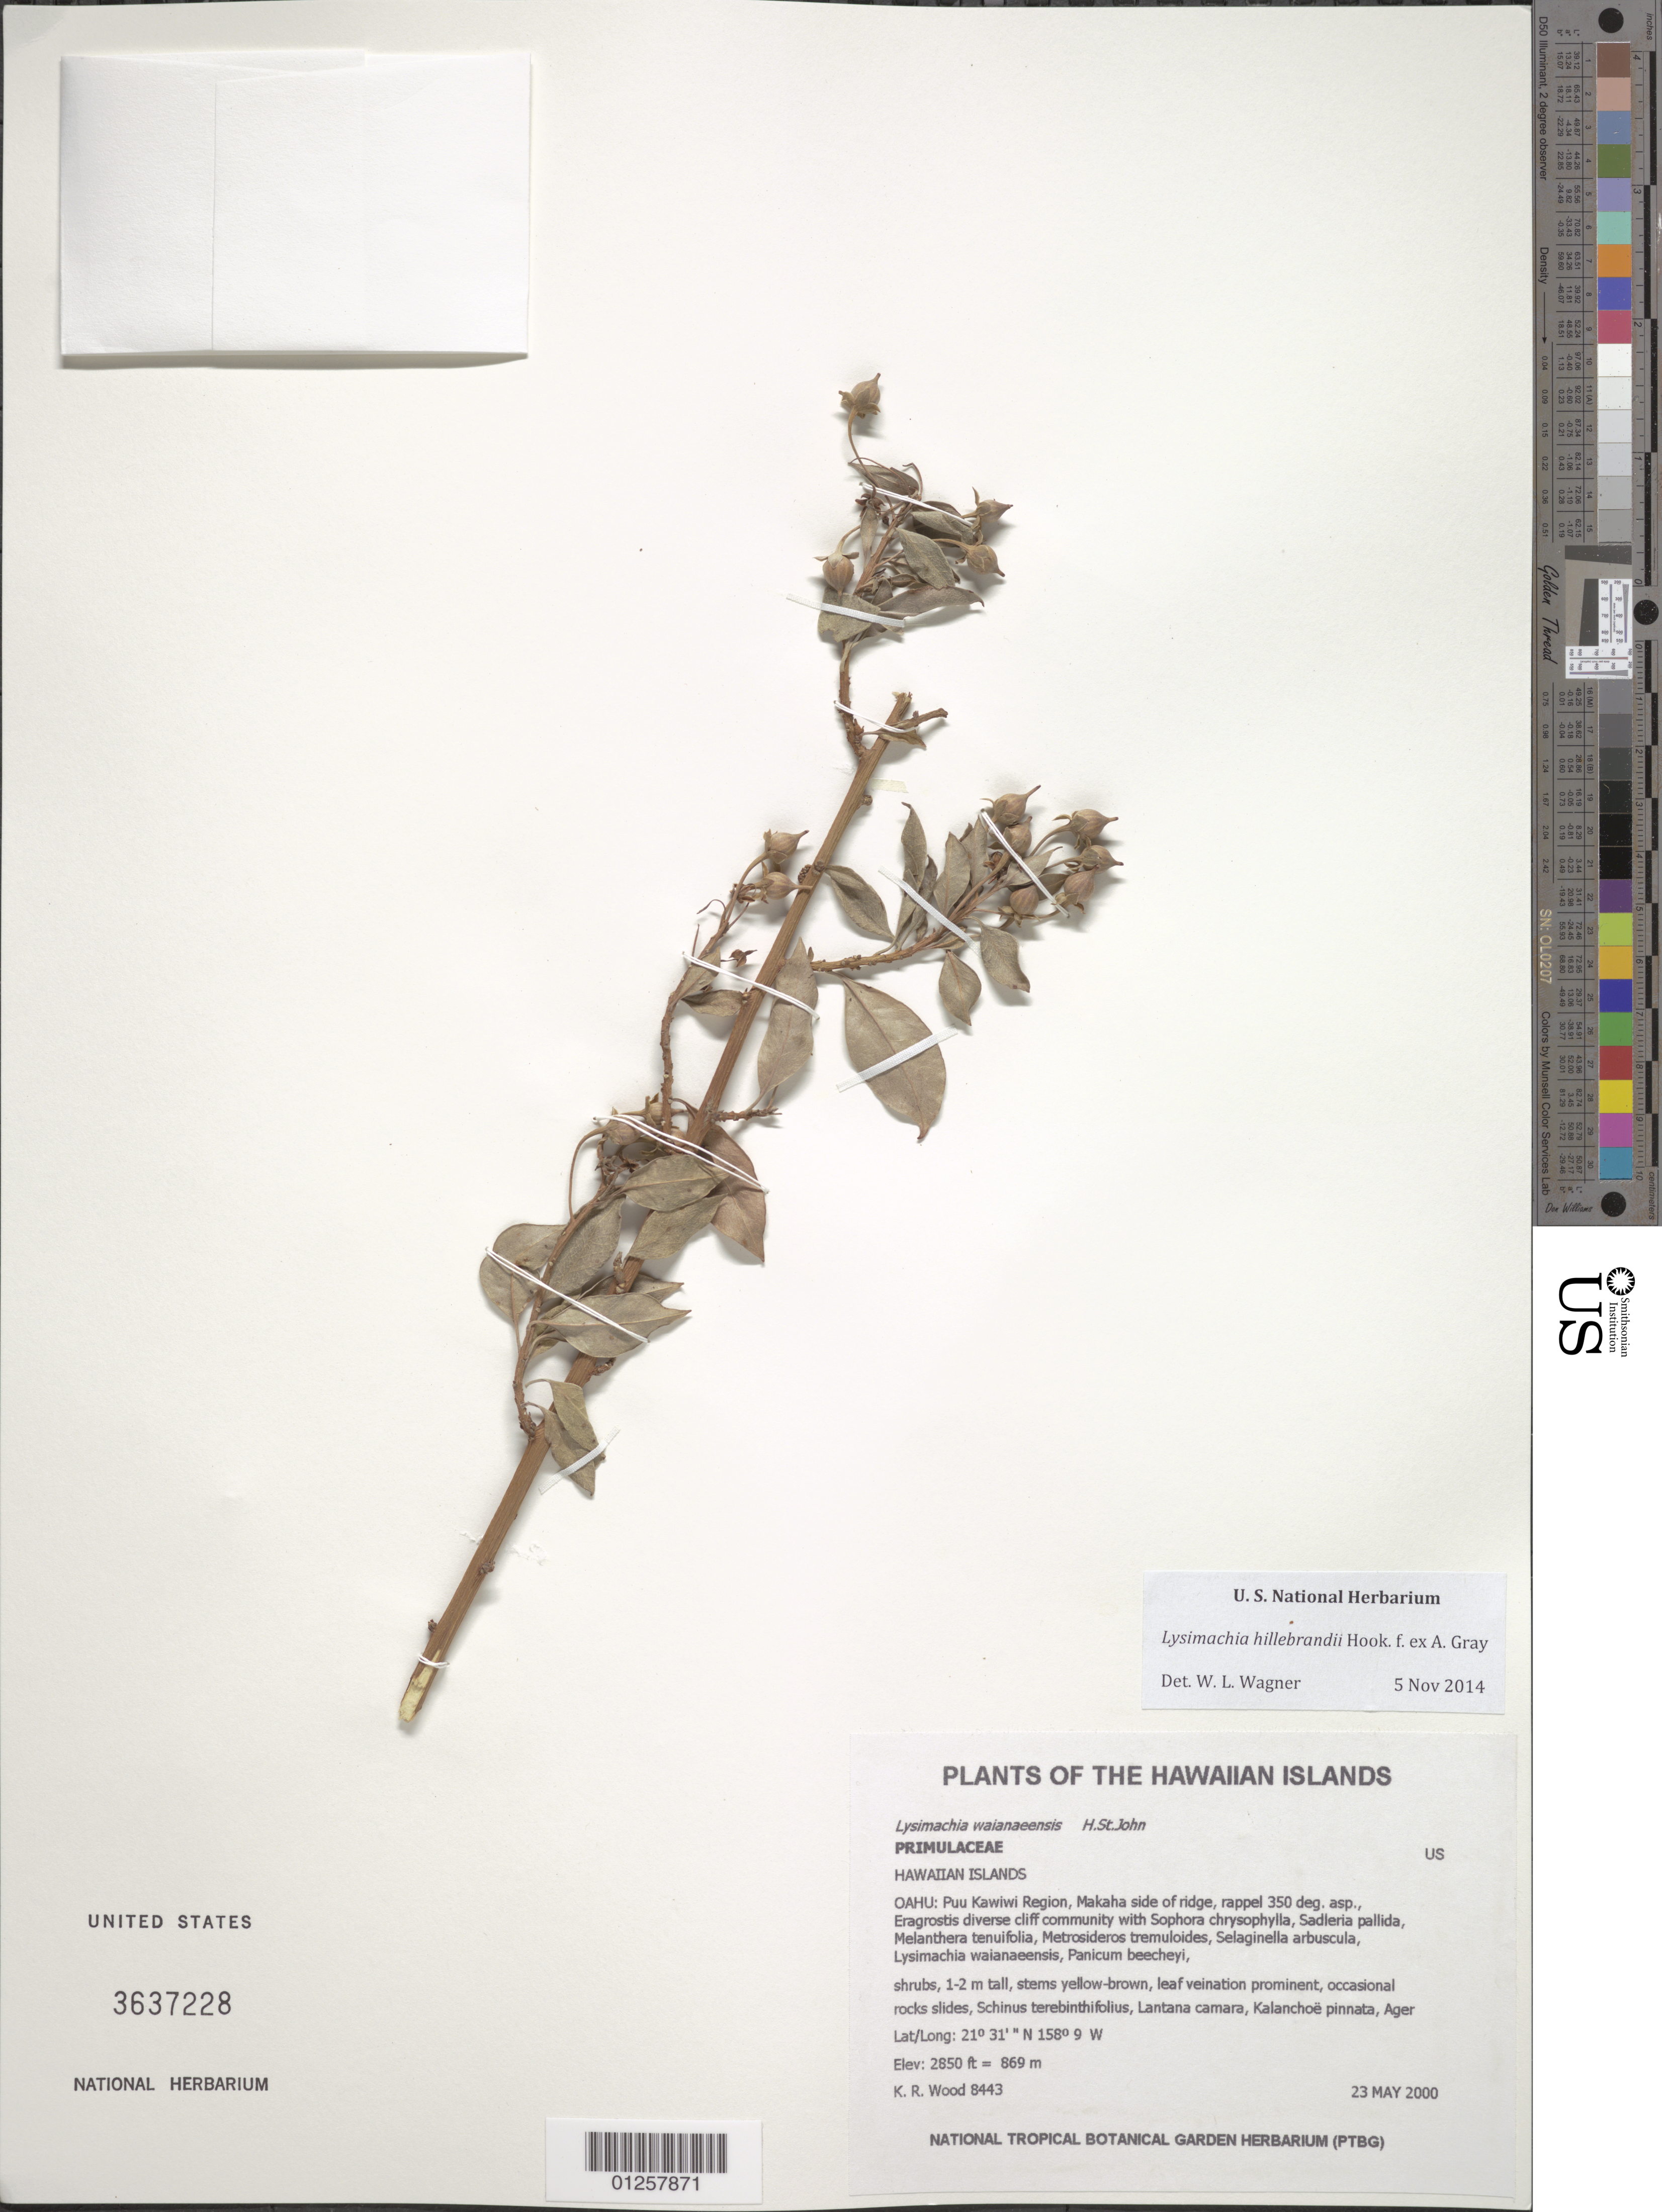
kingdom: Plantae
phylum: Tracheophyta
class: Magnoliopsida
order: Ericales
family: Primulaceae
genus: Lysimachia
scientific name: Lysimachia hillebrandii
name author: Hook. f. ex A. Gray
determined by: Wagner, W. L., (BOT), Smithsonian Institution - National Museum of Natural History (UNITED STATES)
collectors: K. R. Wood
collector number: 8443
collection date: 2000-05-23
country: United States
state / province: Hawaii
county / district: Honolulu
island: Oahu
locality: Puu Kawiwi Region, Makaha side of ridge, rappel 350 deg. asp;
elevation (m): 869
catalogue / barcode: US 3637228